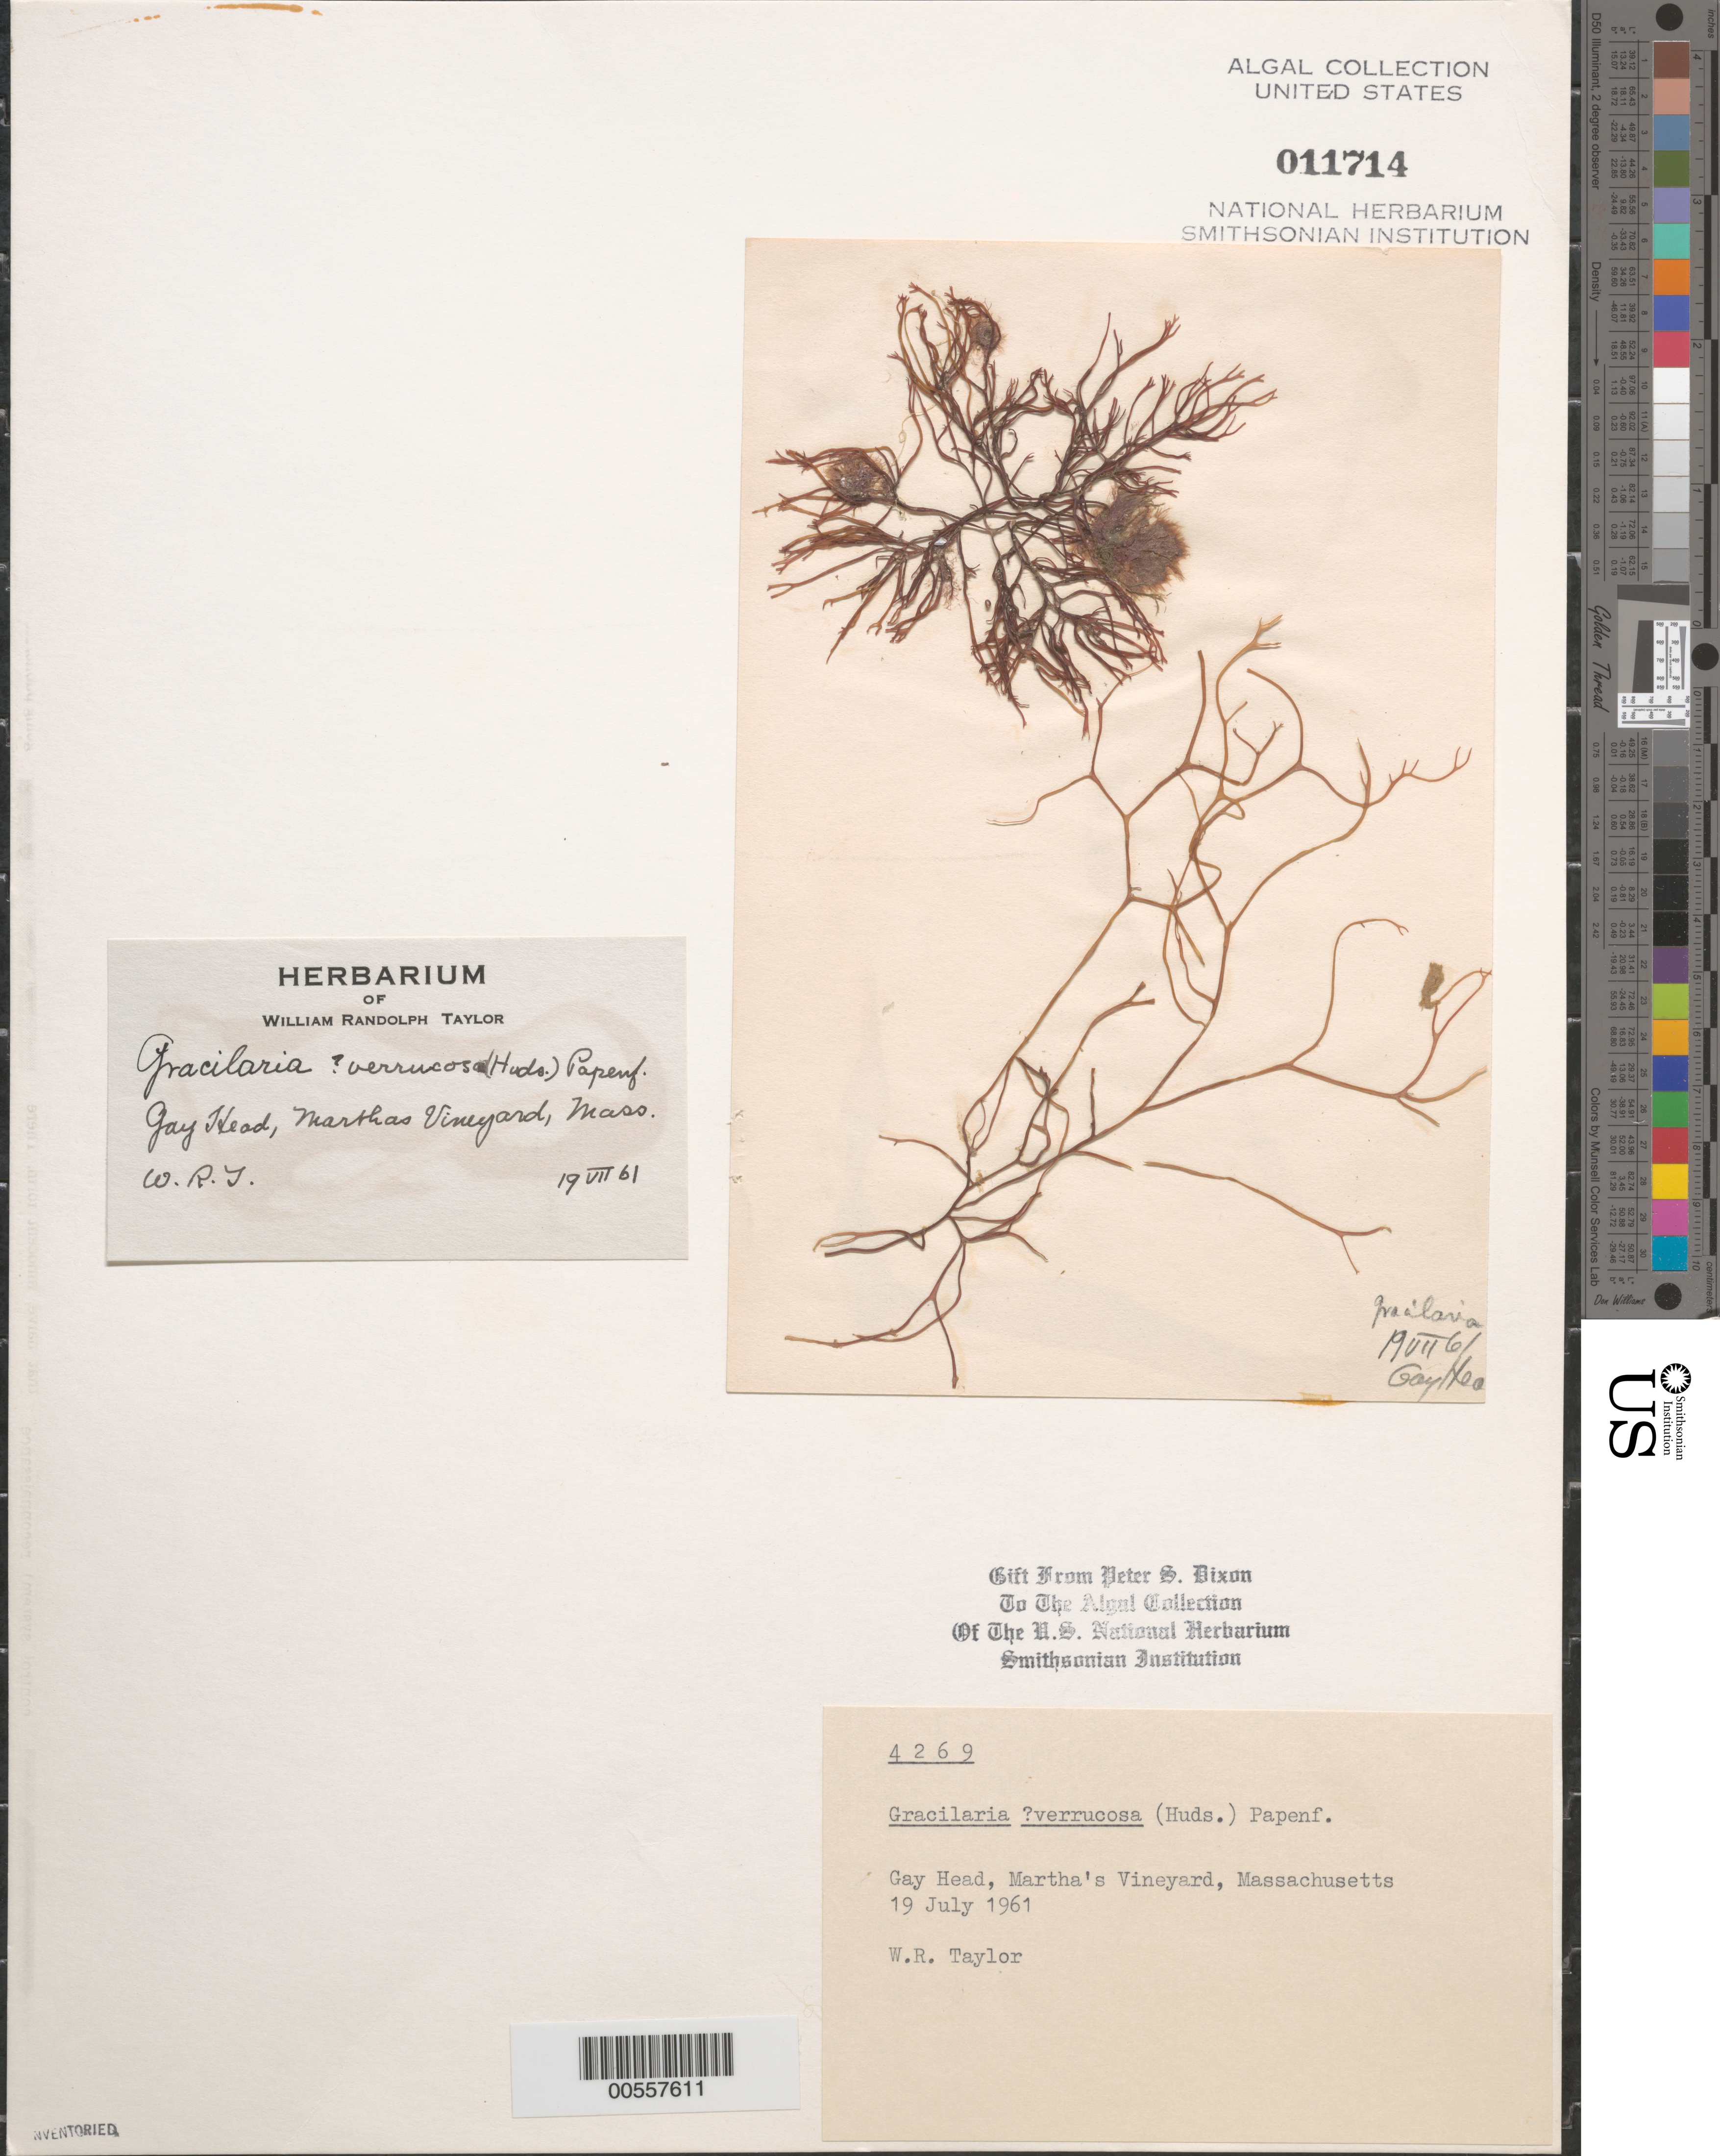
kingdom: Plantae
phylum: Rhodophyta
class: Florideophyceae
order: Gracilariales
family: Gracilariaceae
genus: Gracilariopsis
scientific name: Gracilariopsis longissima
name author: (S.G. Gmel.) Steentoft et al.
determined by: Algae name updating Project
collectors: W. R. Taylor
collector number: PSD 4269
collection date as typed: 19 Jul 1961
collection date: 1961-07-19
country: United States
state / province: Massachusetts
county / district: Dukes County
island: Martha's Vineyard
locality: Gay Head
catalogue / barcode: US 11714